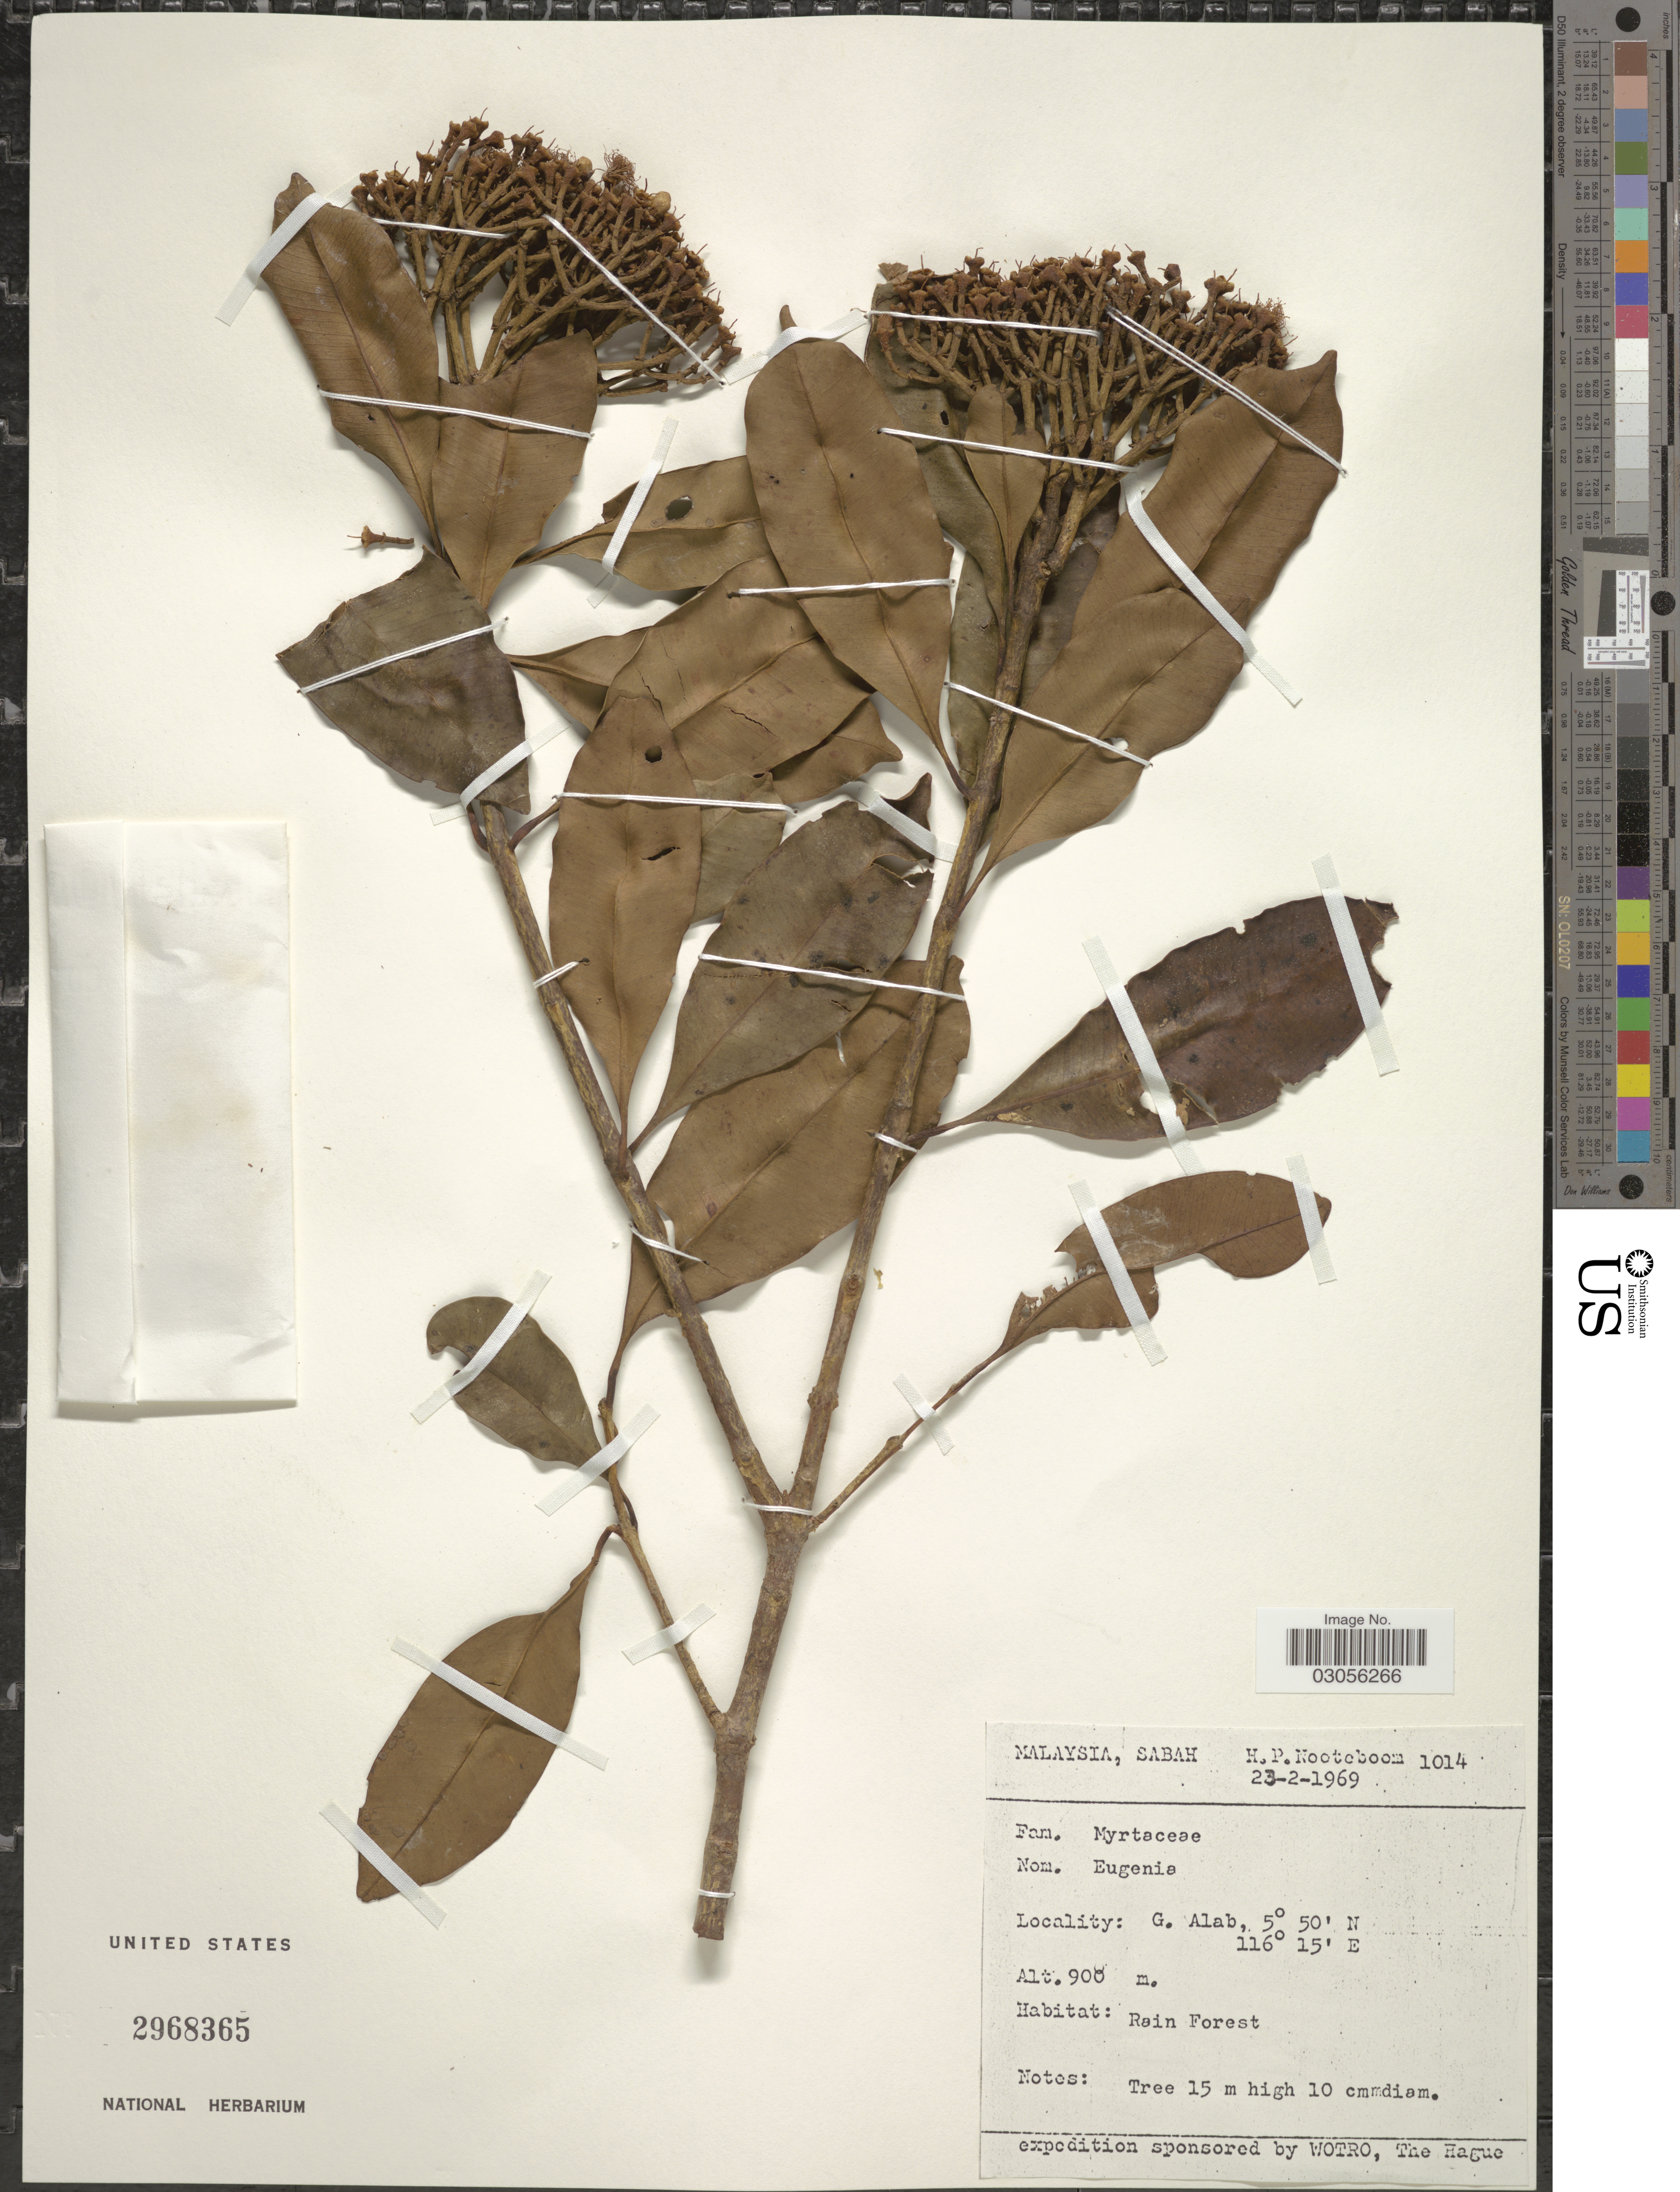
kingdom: Plantae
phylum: Tracheophyta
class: Magnoliopsida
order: Myrtales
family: Myrtaceae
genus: Syzygium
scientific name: Syzygium sp.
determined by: Strong, M. T., (US), Smithsonian Institution - National Museum of Natural History (UNITED STATES)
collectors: H. P. Nooteboom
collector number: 1014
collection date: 1969-02-23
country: Malaysia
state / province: Sabah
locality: G. Alab.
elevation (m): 900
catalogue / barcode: US 2968365